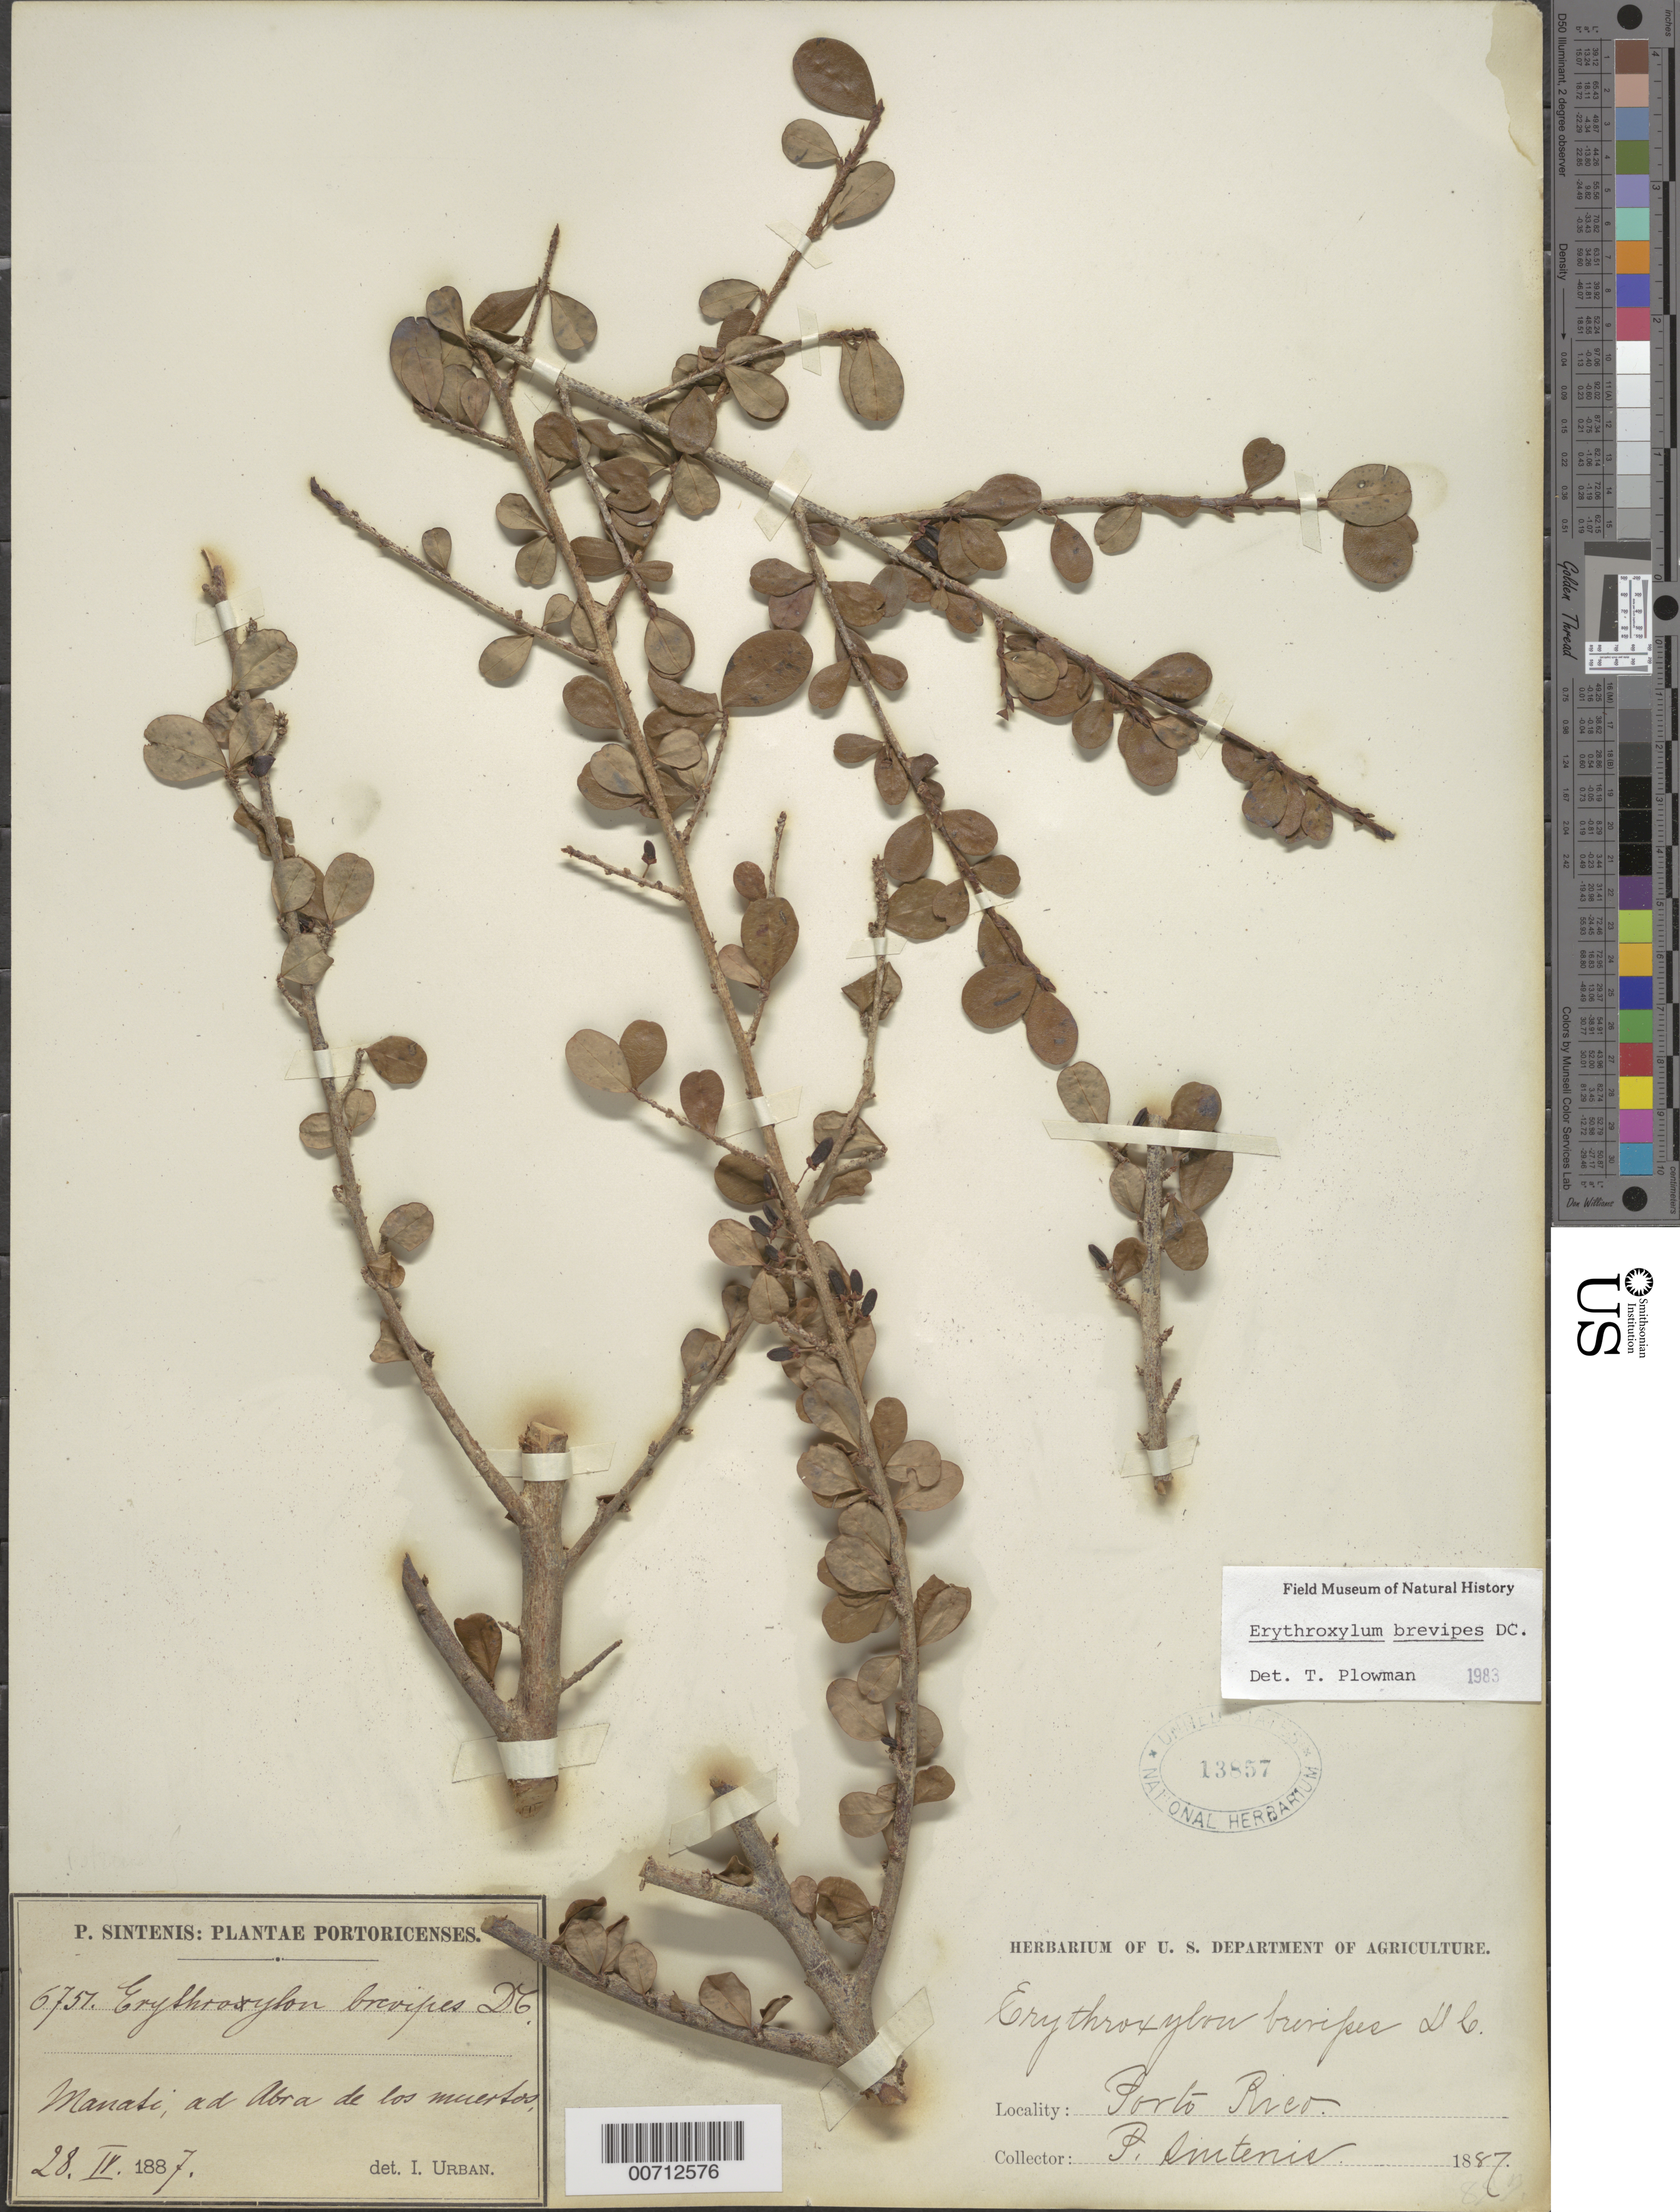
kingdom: Plantae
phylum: Tracheophyta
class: Magnoliopsida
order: Malpighiales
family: Erythroxylaceae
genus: Erythroxylum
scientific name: Erythroxylum brevipes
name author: DC.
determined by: Plowman, Timothy C.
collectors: P. Sintenis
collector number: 6751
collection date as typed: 28 Apr 1887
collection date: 1887-04-28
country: Puerto Rico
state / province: Manati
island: Greater Antilles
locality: ad Abra de los muertos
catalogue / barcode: US 13857